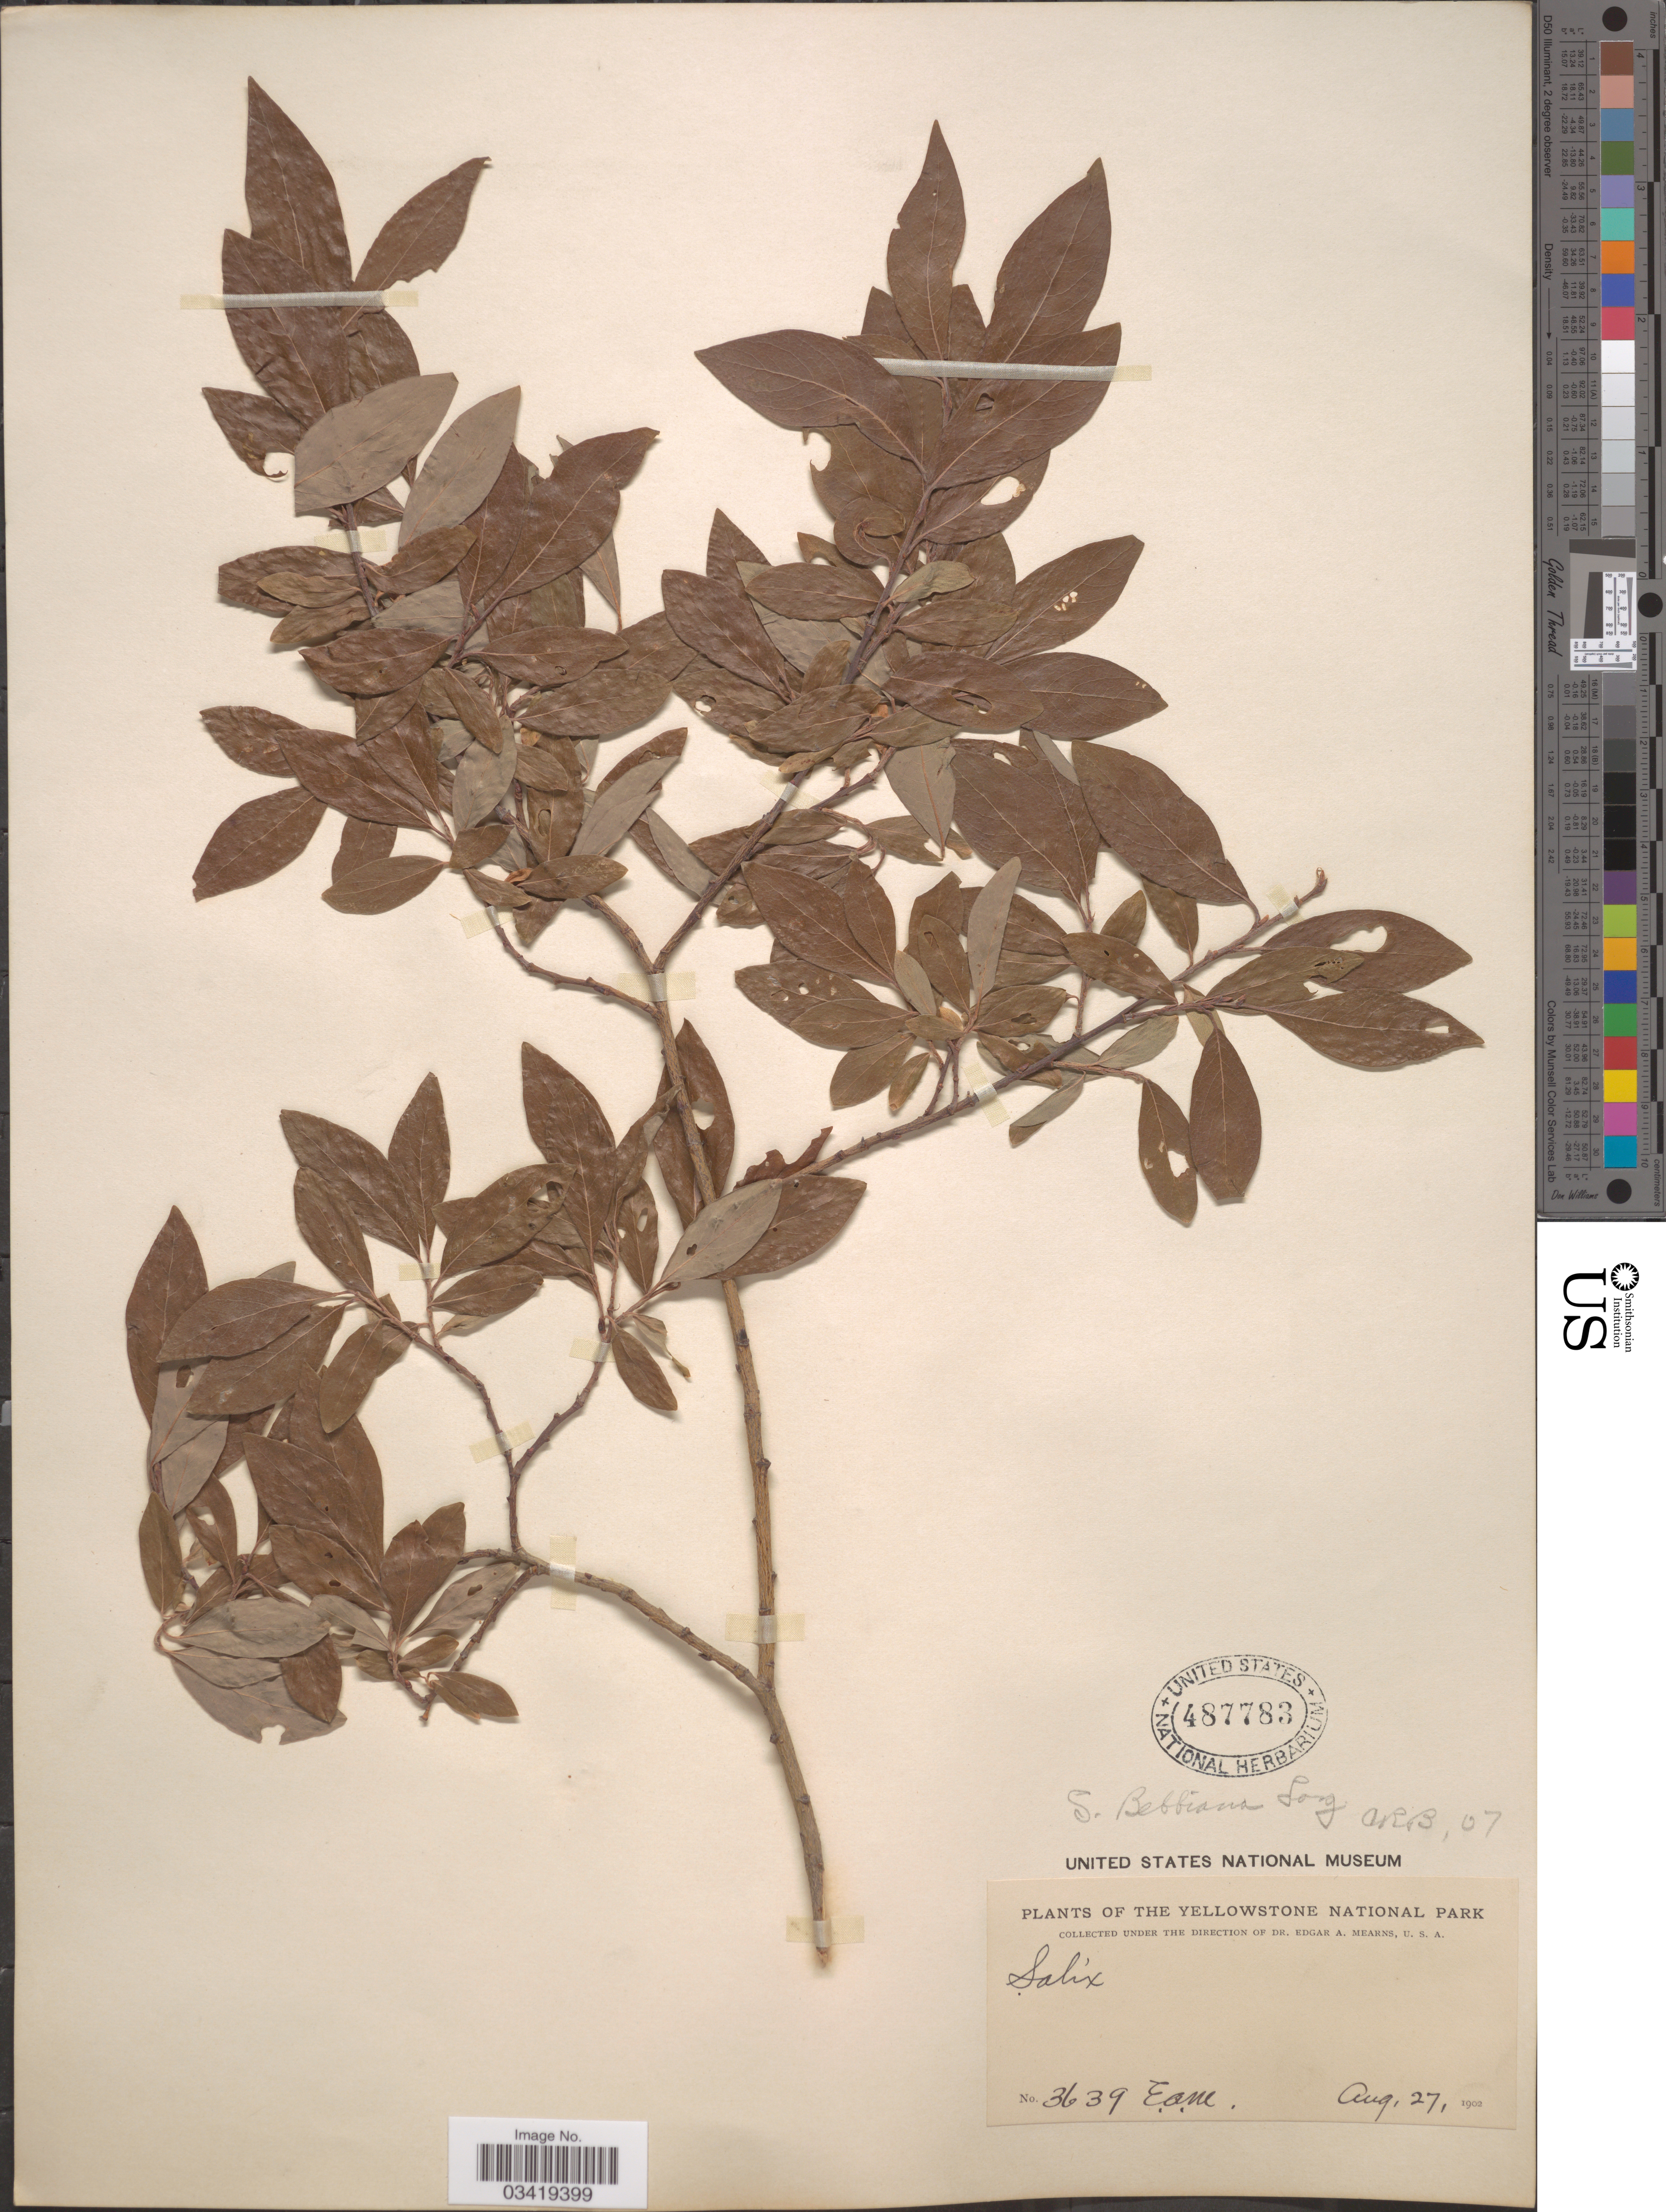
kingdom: Plantae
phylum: Tracheophyta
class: Magnoliopsida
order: Malpighiales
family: Salicaceae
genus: Salix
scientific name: Salix bebbiana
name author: Sarg.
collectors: E. A. Mearns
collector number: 3639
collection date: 1902-08-27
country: United States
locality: The Yellowstone National Park.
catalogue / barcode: US 487783